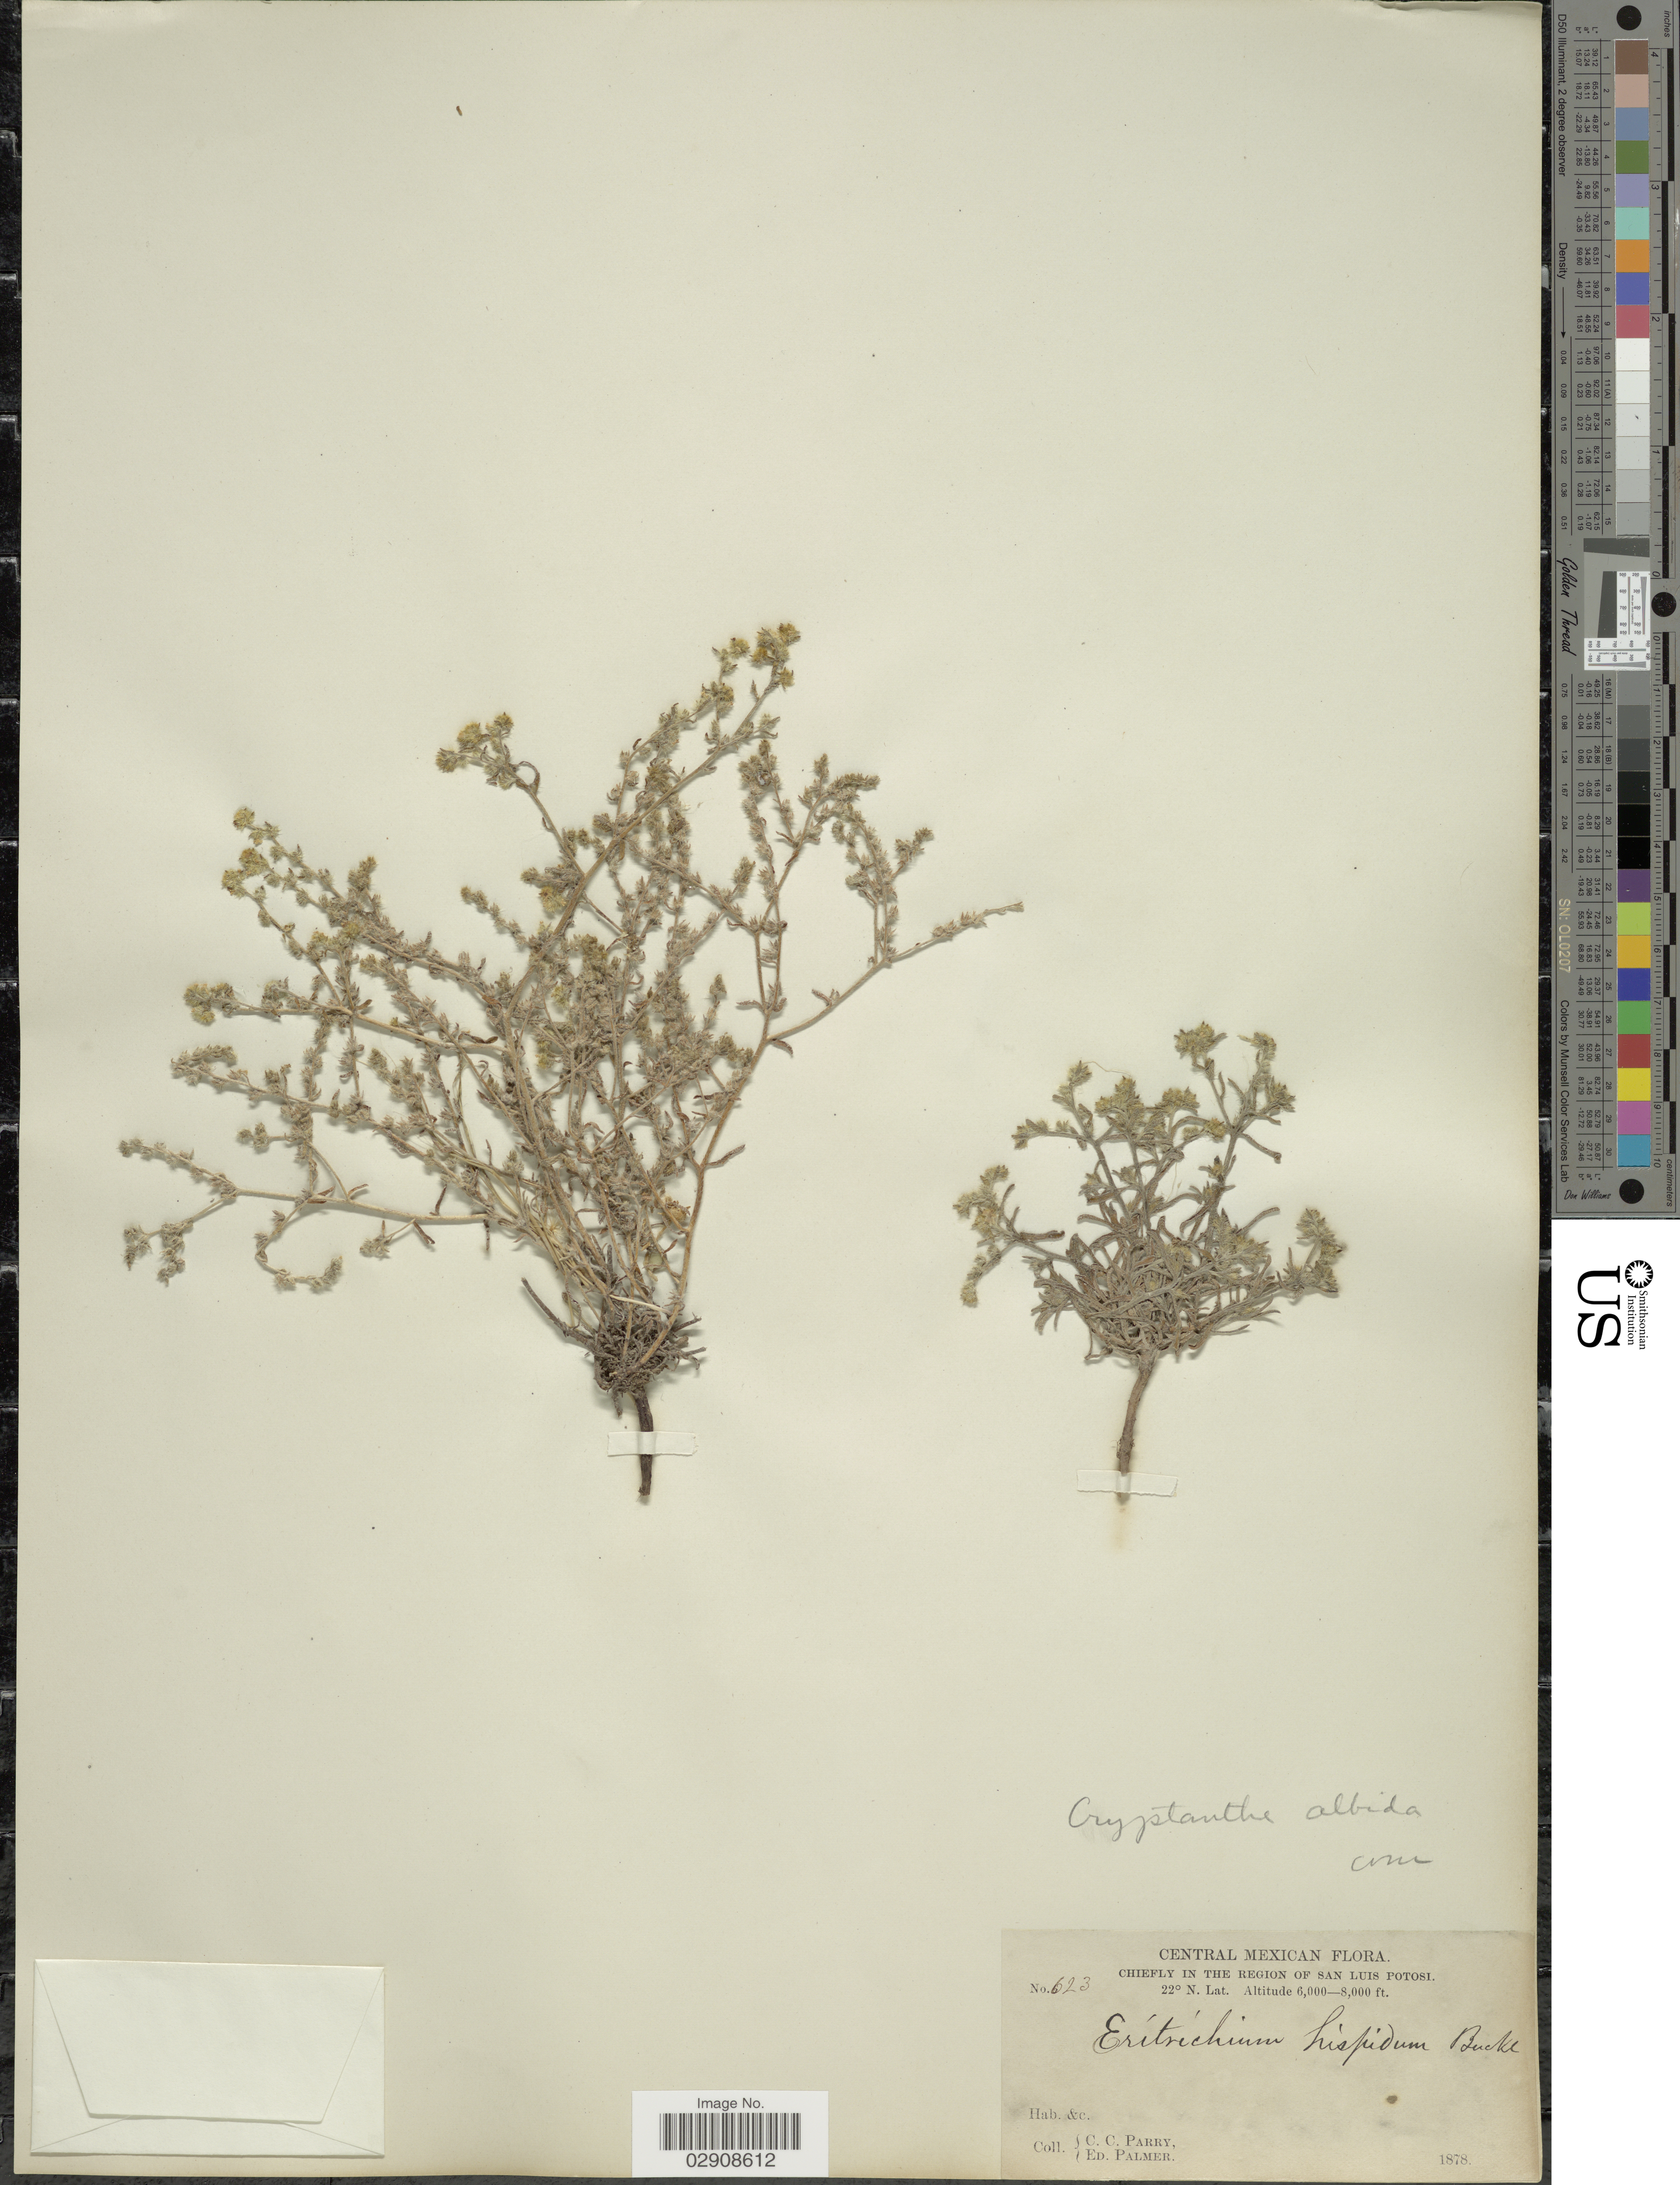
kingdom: Plantae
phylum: Tracheophyta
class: Magnoliopsida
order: Boraginales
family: Boraginaceae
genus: Cryptantha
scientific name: Cryptantha albida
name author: (Kunth) I.M. Johnst.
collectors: C. C. Parry & E. Palmer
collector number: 623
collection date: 1878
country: Mexico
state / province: San Luis Potosí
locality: Central Mexican. Chiefly in the region of San Luis Potosi.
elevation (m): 1829